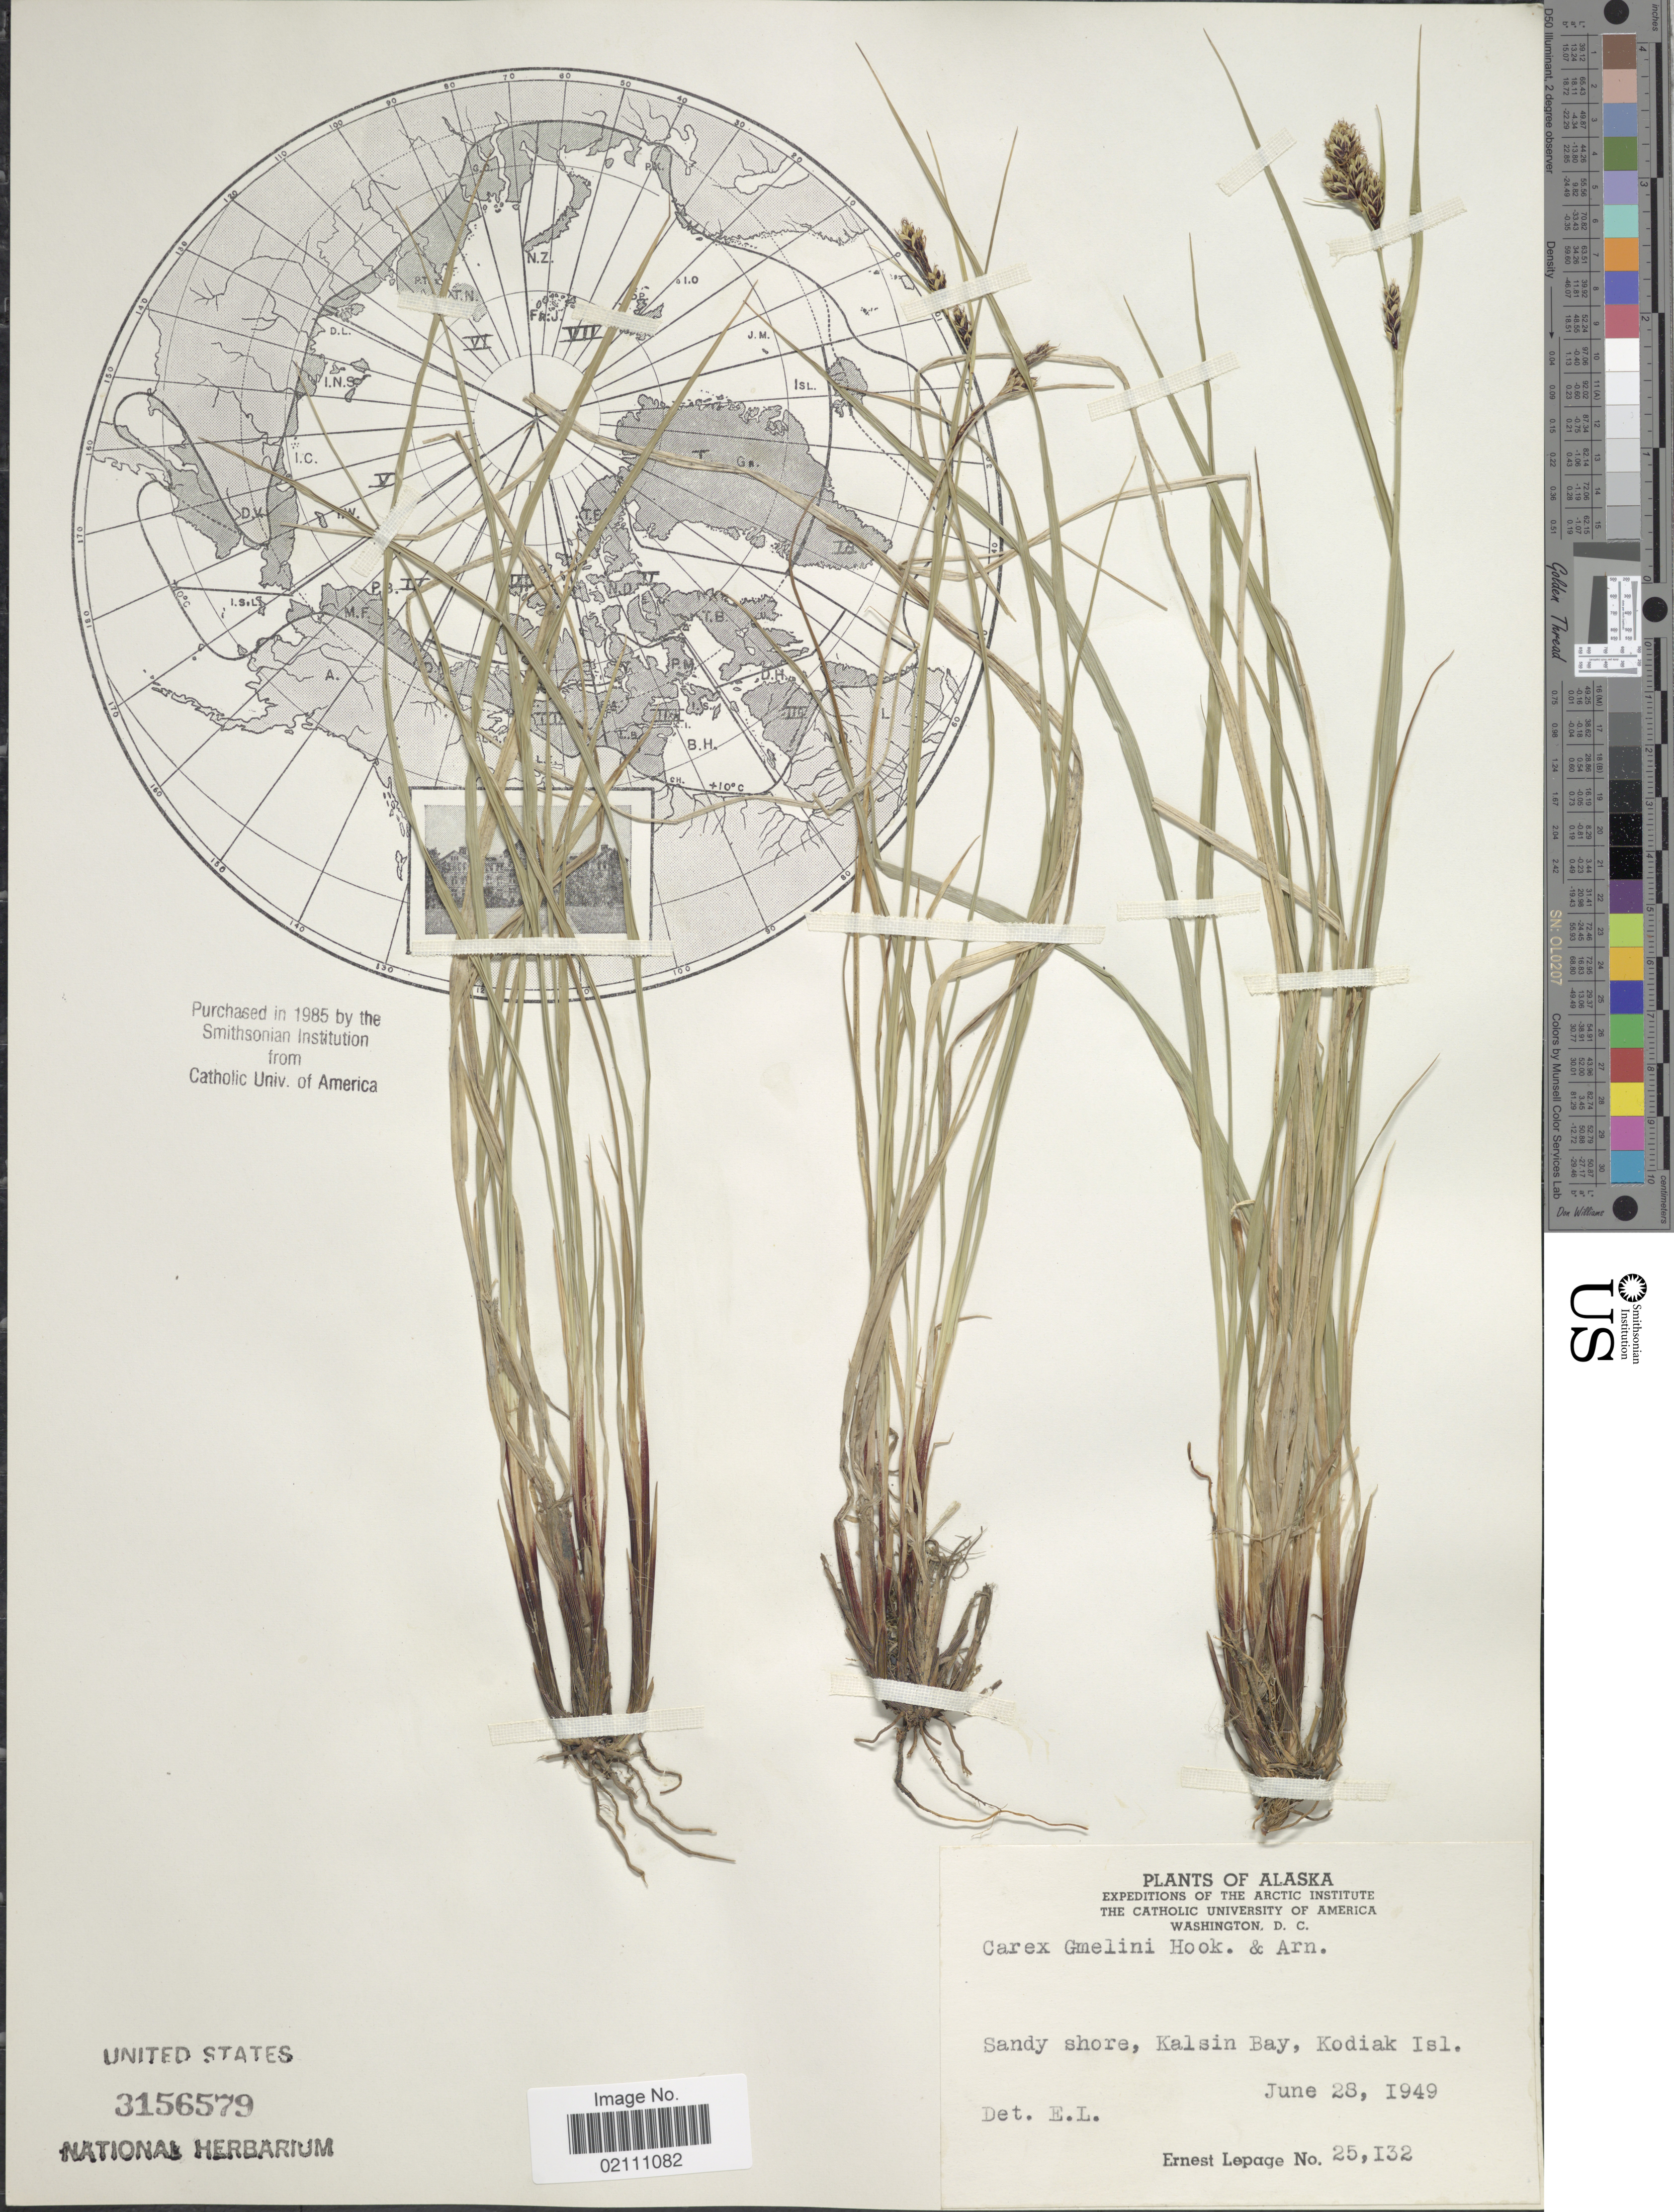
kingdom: Plantae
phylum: Tracheophyta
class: Liliopsida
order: Poales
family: Cyperaceae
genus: Carex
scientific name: Carex gmelinii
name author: Hook. & Arn.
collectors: E. Lepage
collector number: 25132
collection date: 1949-06-28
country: United States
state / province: Alaska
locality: Sandy shore, Kalsin Bay, Kodiak Isl.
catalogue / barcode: US 3156579